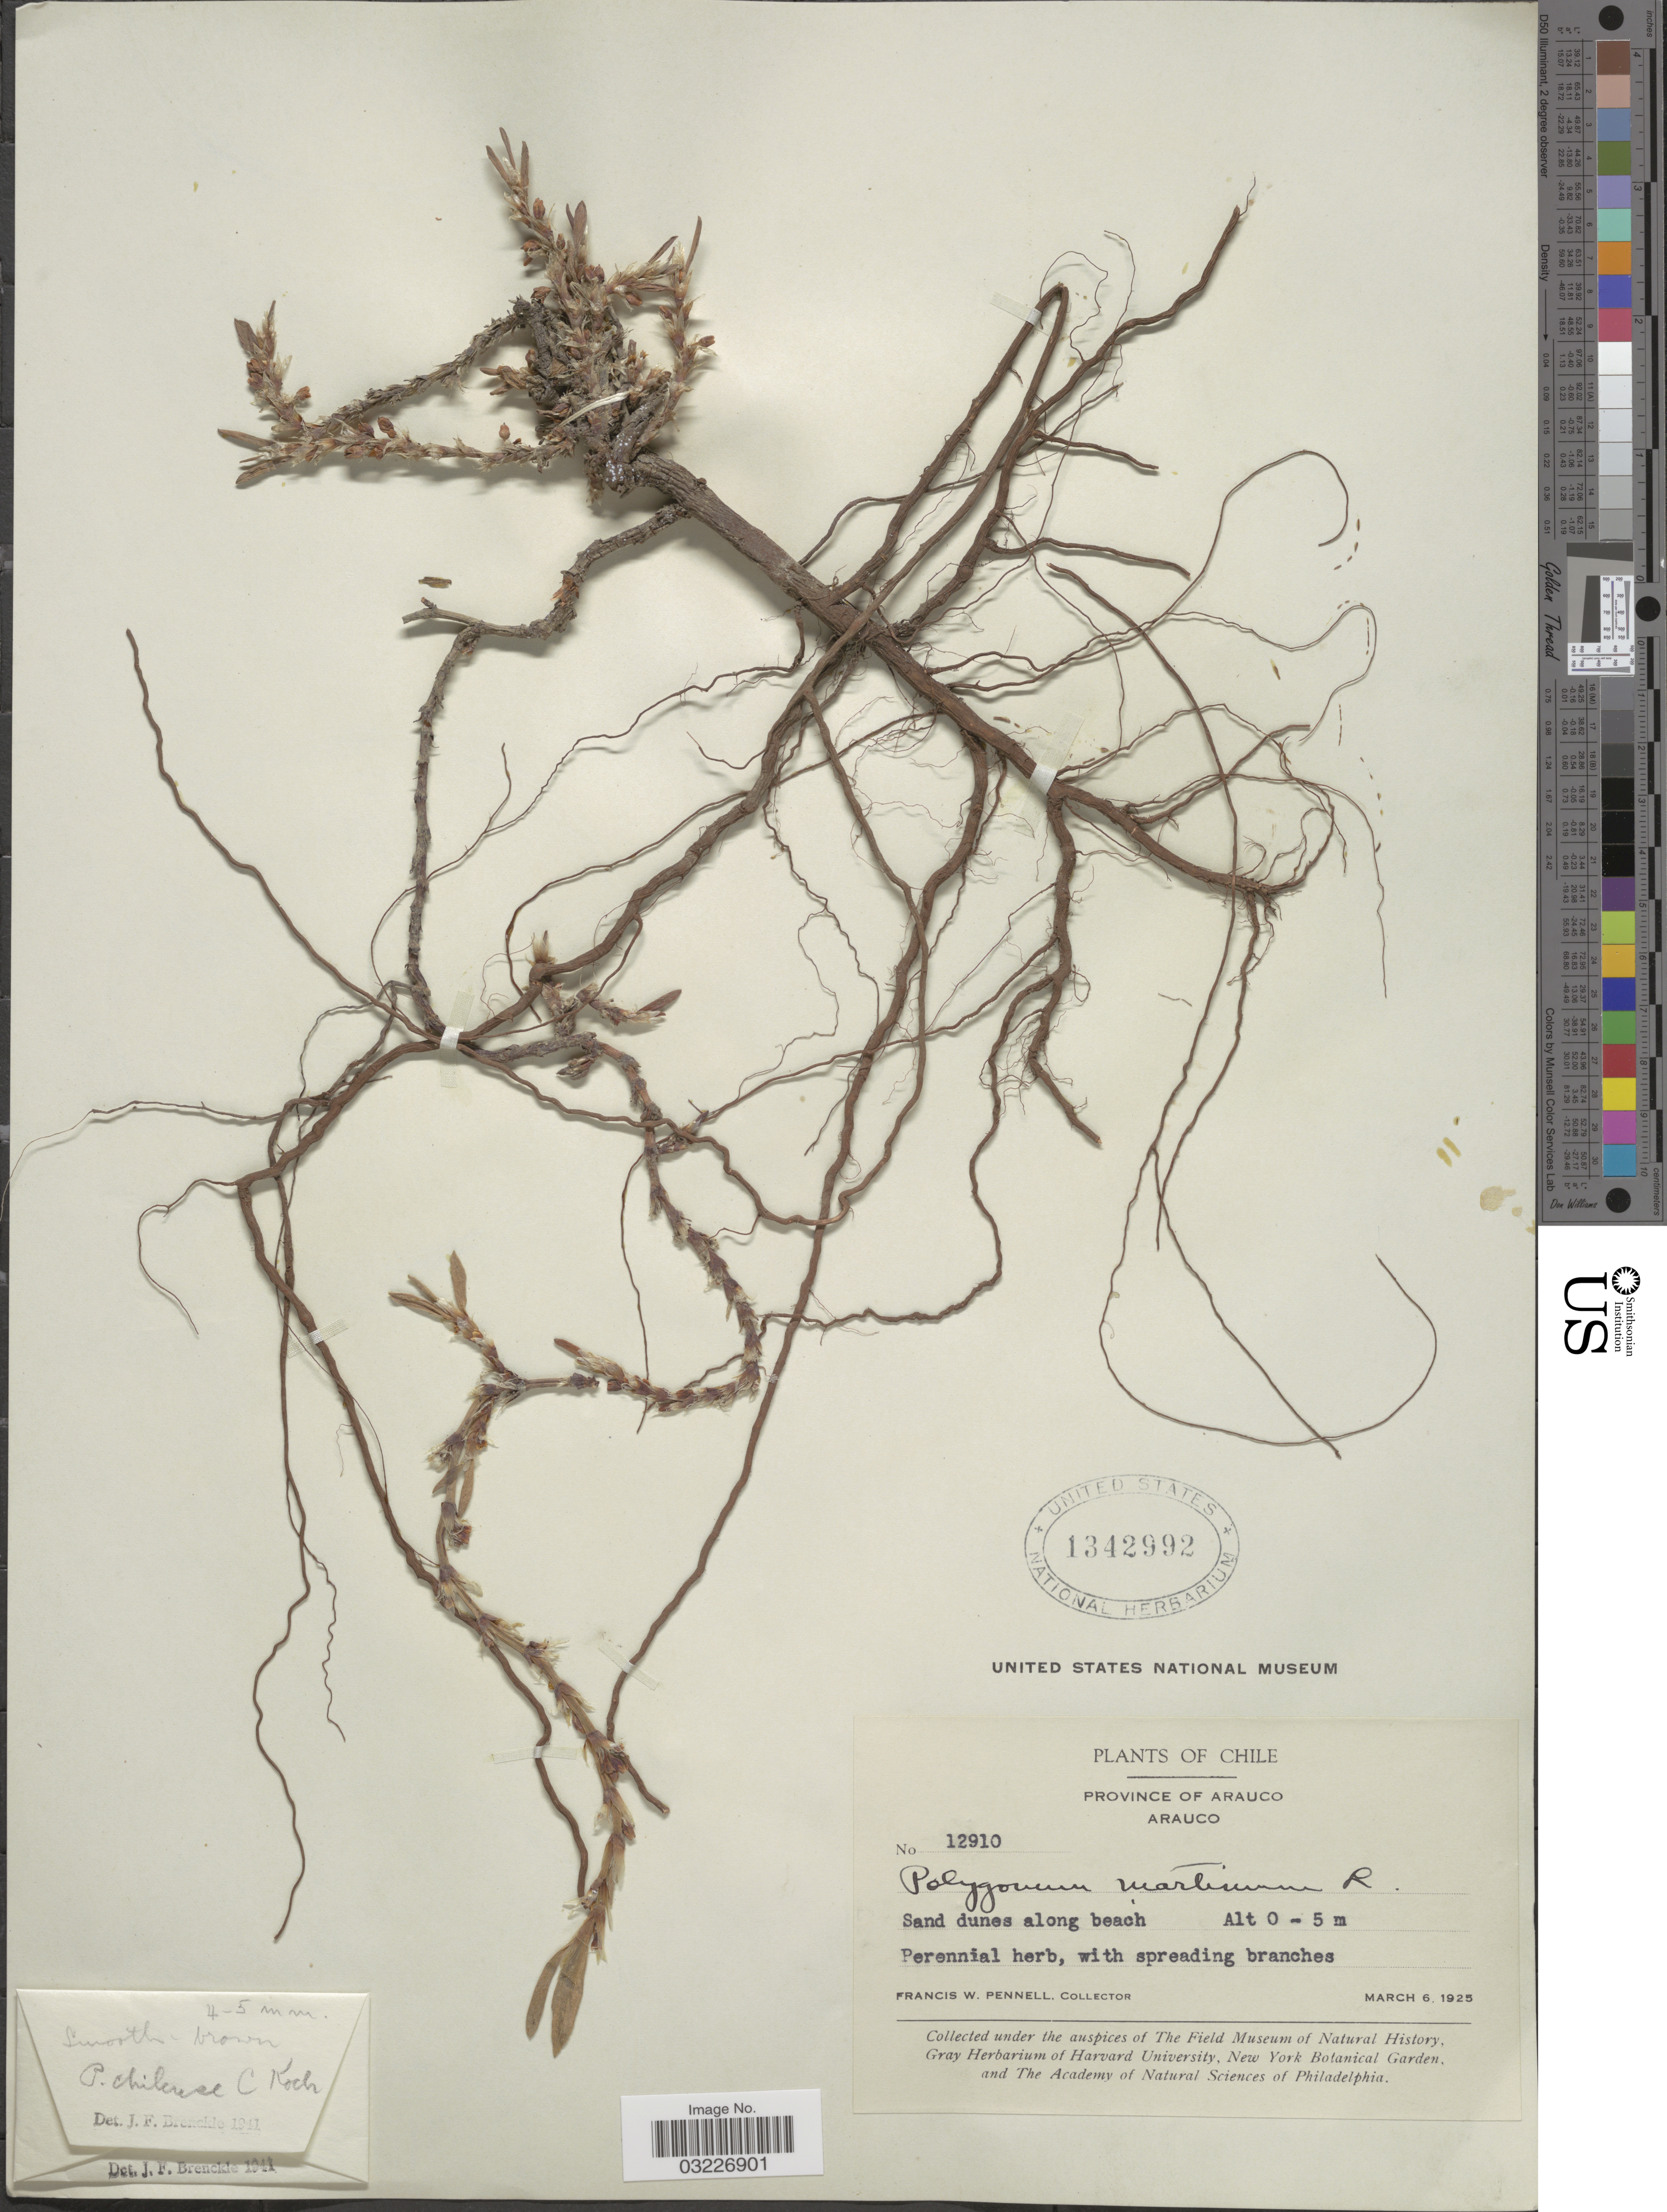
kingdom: Plantae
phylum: Tracheophyta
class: Magnoliopsida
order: Caryophyllales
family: Polygonaceae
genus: Polygonum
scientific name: Polygonum maritimum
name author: L.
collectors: F. W. Pennell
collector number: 12910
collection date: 1925-03-06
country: Chile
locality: Province of Arauco, Arauco.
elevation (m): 0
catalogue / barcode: US 1342992